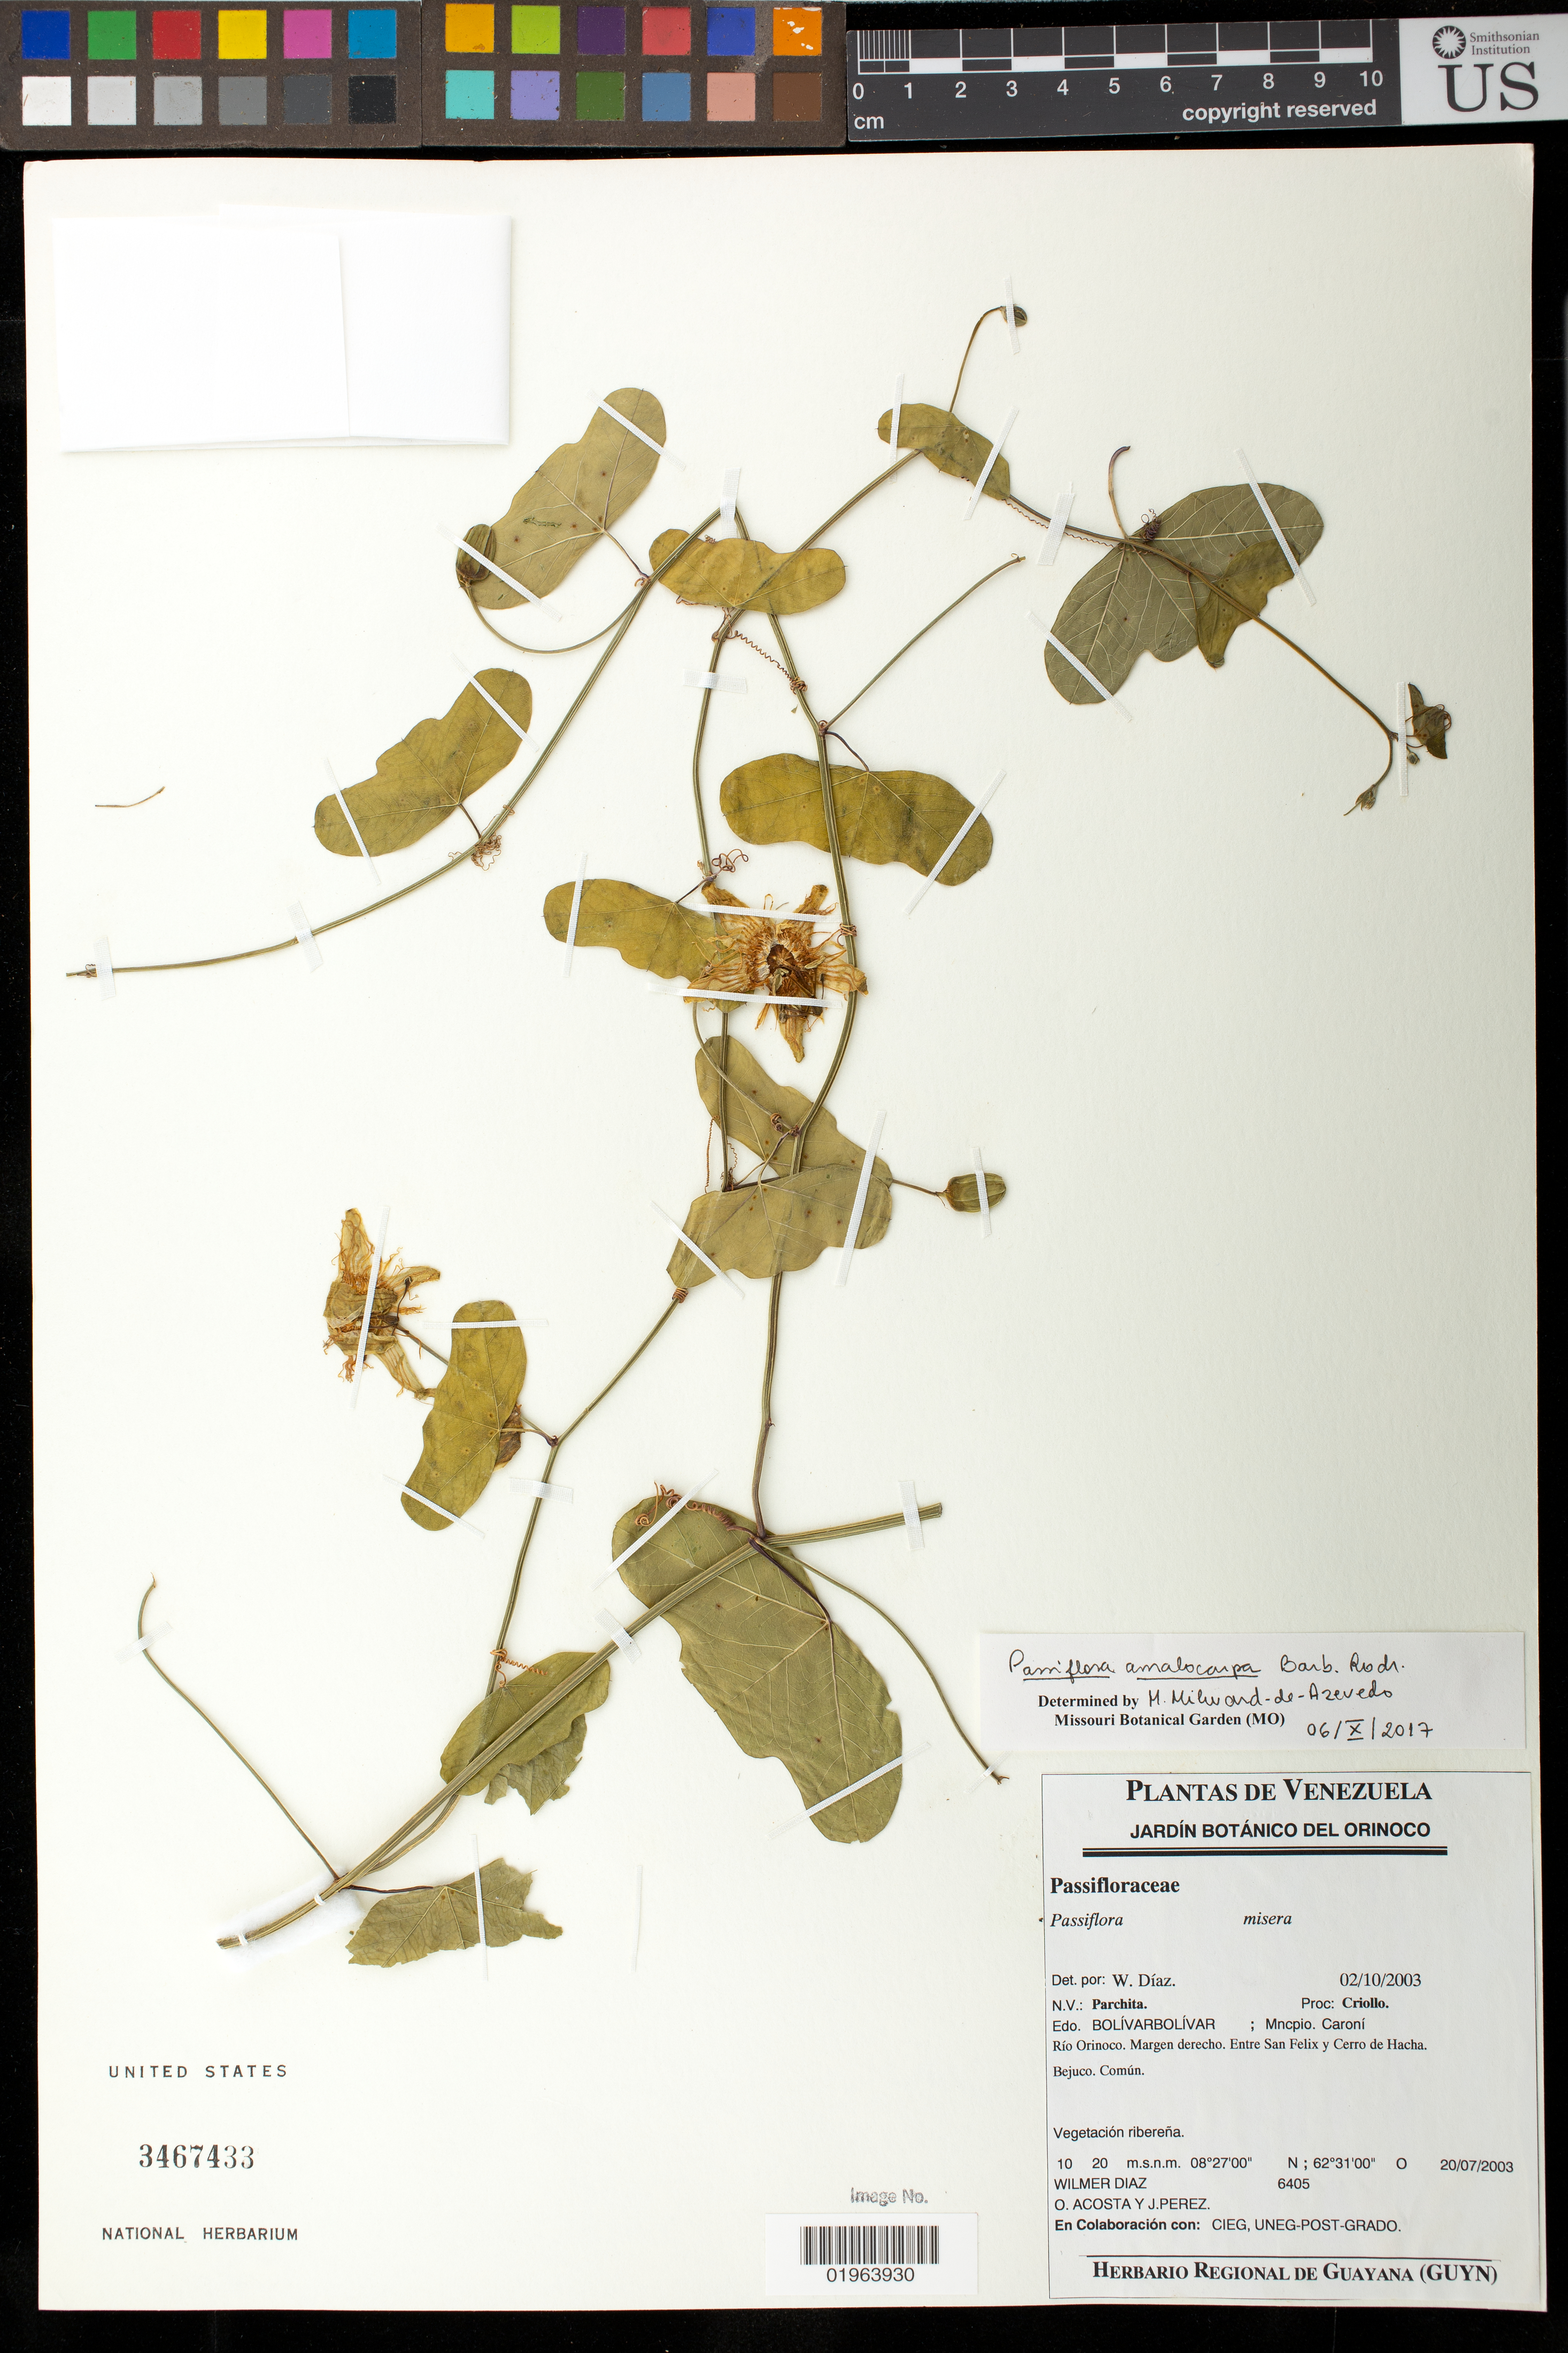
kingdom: Plantae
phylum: Tracheophyta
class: Magnoliopsida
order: Malpighiales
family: Passifloraceae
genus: Passiflora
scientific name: Passiflora amalocarpa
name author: Barb. Rodr.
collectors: W. Díaz P., O. Acosta & Y. J. Perez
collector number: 6405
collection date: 2003-07-20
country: Venezuela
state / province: Bolívar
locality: Municio Caroni, Rio Orinoco, Entre San Felix y Cerro de Hacha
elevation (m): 10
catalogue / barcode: US 3467433